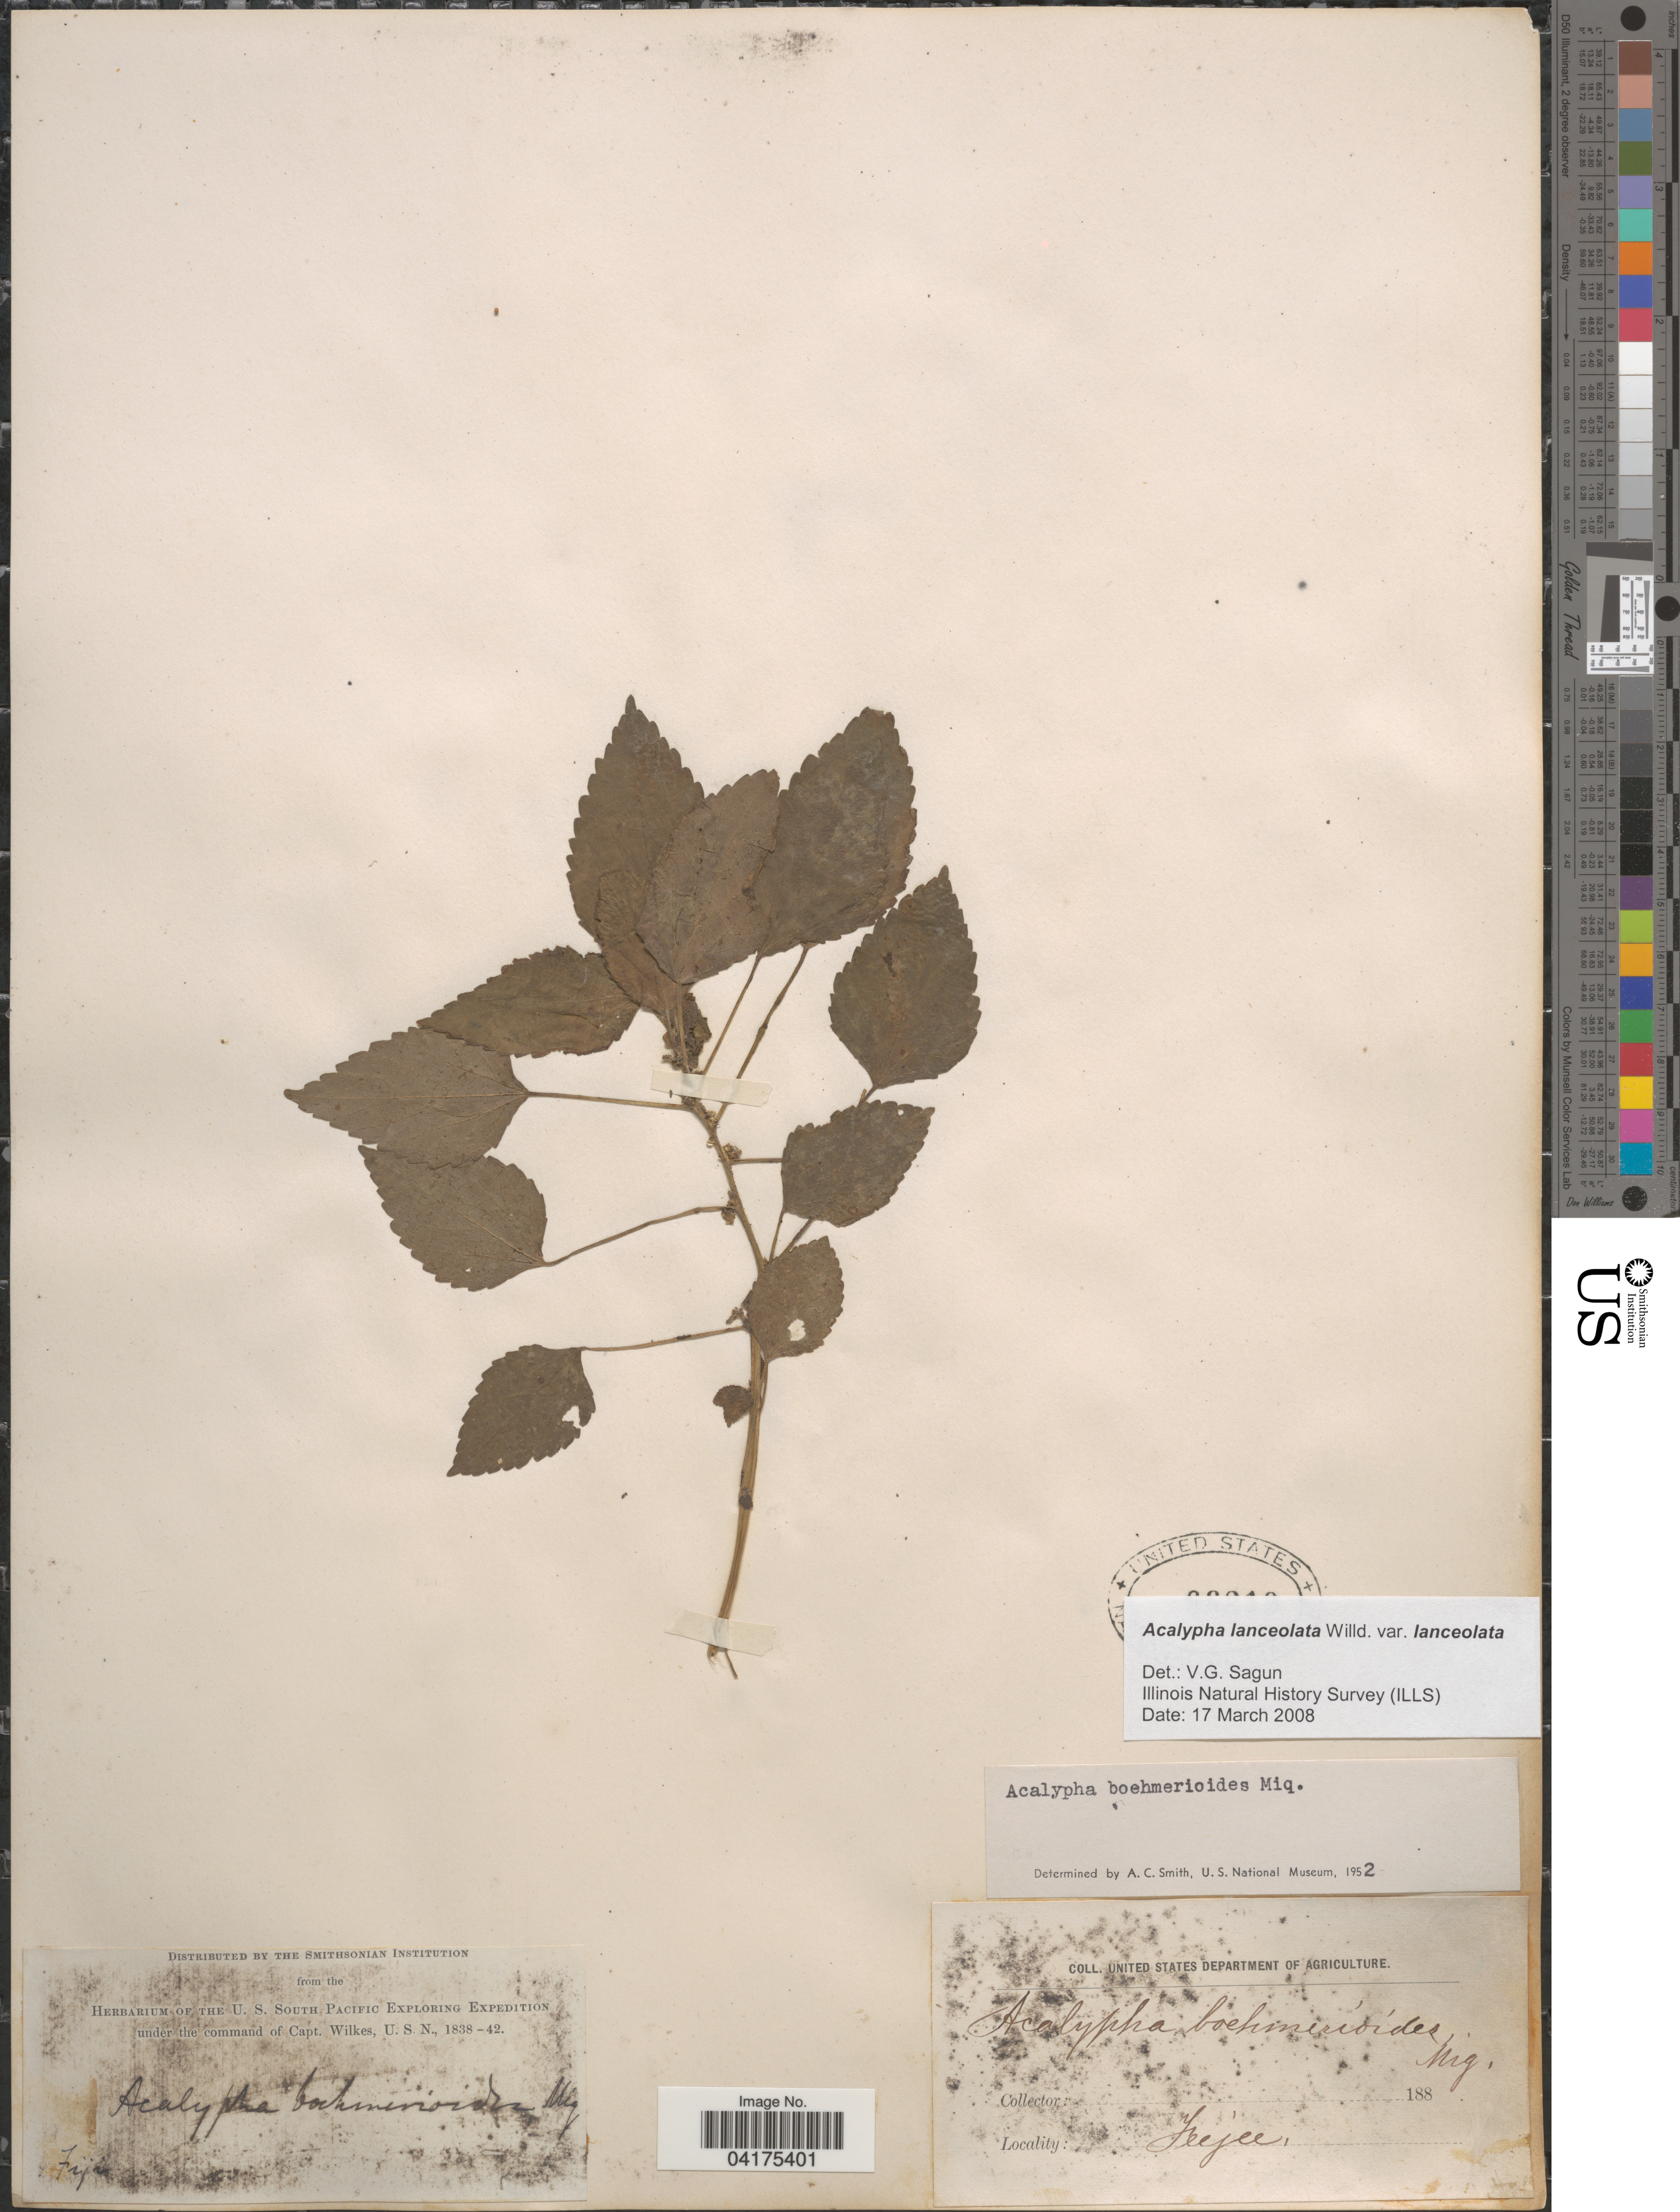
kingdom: Plantae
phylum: Tracheophyta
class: Magnoliopsida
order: Malpighiales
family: Euphorbiaceae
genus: Acalypha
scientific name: Acalypha lanceolata var. lanceolata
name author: Willd.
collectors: U.S. South Pacific Explor. Exped.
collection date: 1838/1842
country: Fiji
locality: The U. S. South Pacific Exploring Expedition, 1838-42. Feejee.